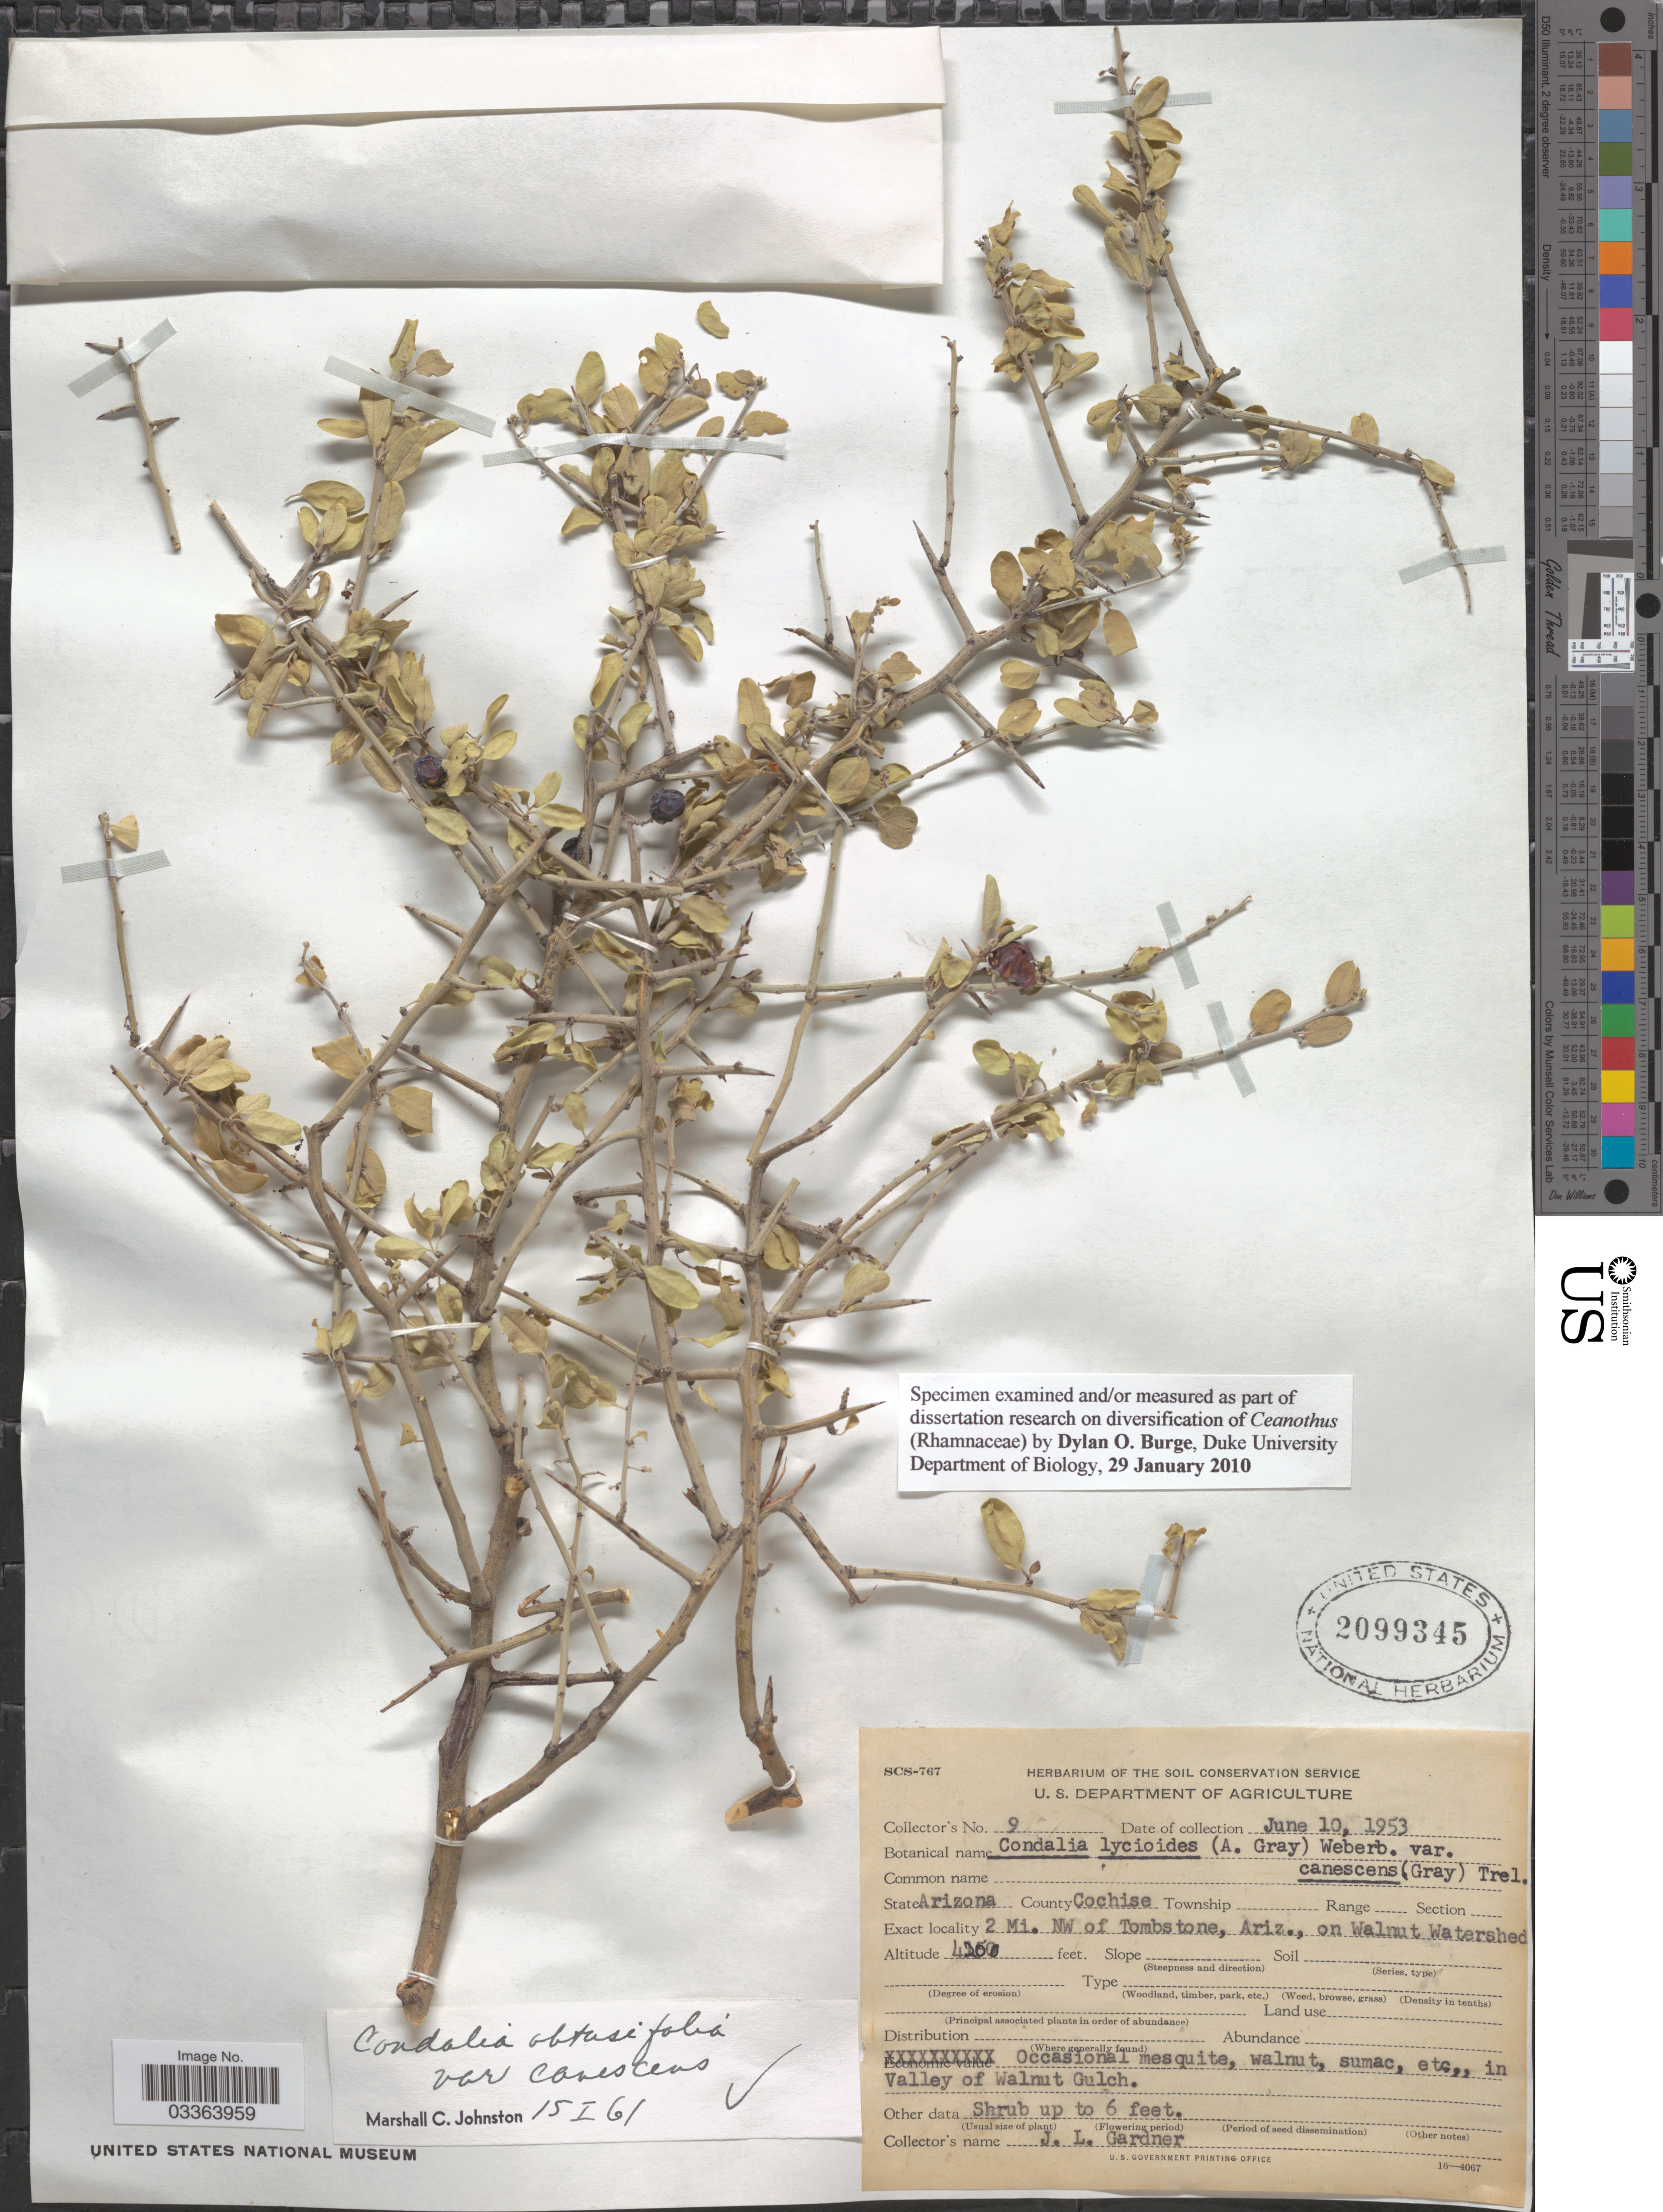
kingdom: Plantae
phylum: Tracheophyta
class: Magnoliopsida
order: Rosales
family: Rhamnaceae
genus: Sarcomphalus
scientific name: Sarcomphalus obtusifolius var. canescens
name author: (A. Gray) Hauenschild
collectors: J. L. Gardner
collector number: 9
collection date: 1953-06-10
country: United States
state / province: Arizona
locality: County Cochise. 2 Mi. NW of Tombstone, Ariz., on Walnut Watershed.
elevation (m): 1280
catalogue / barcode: US 2099345